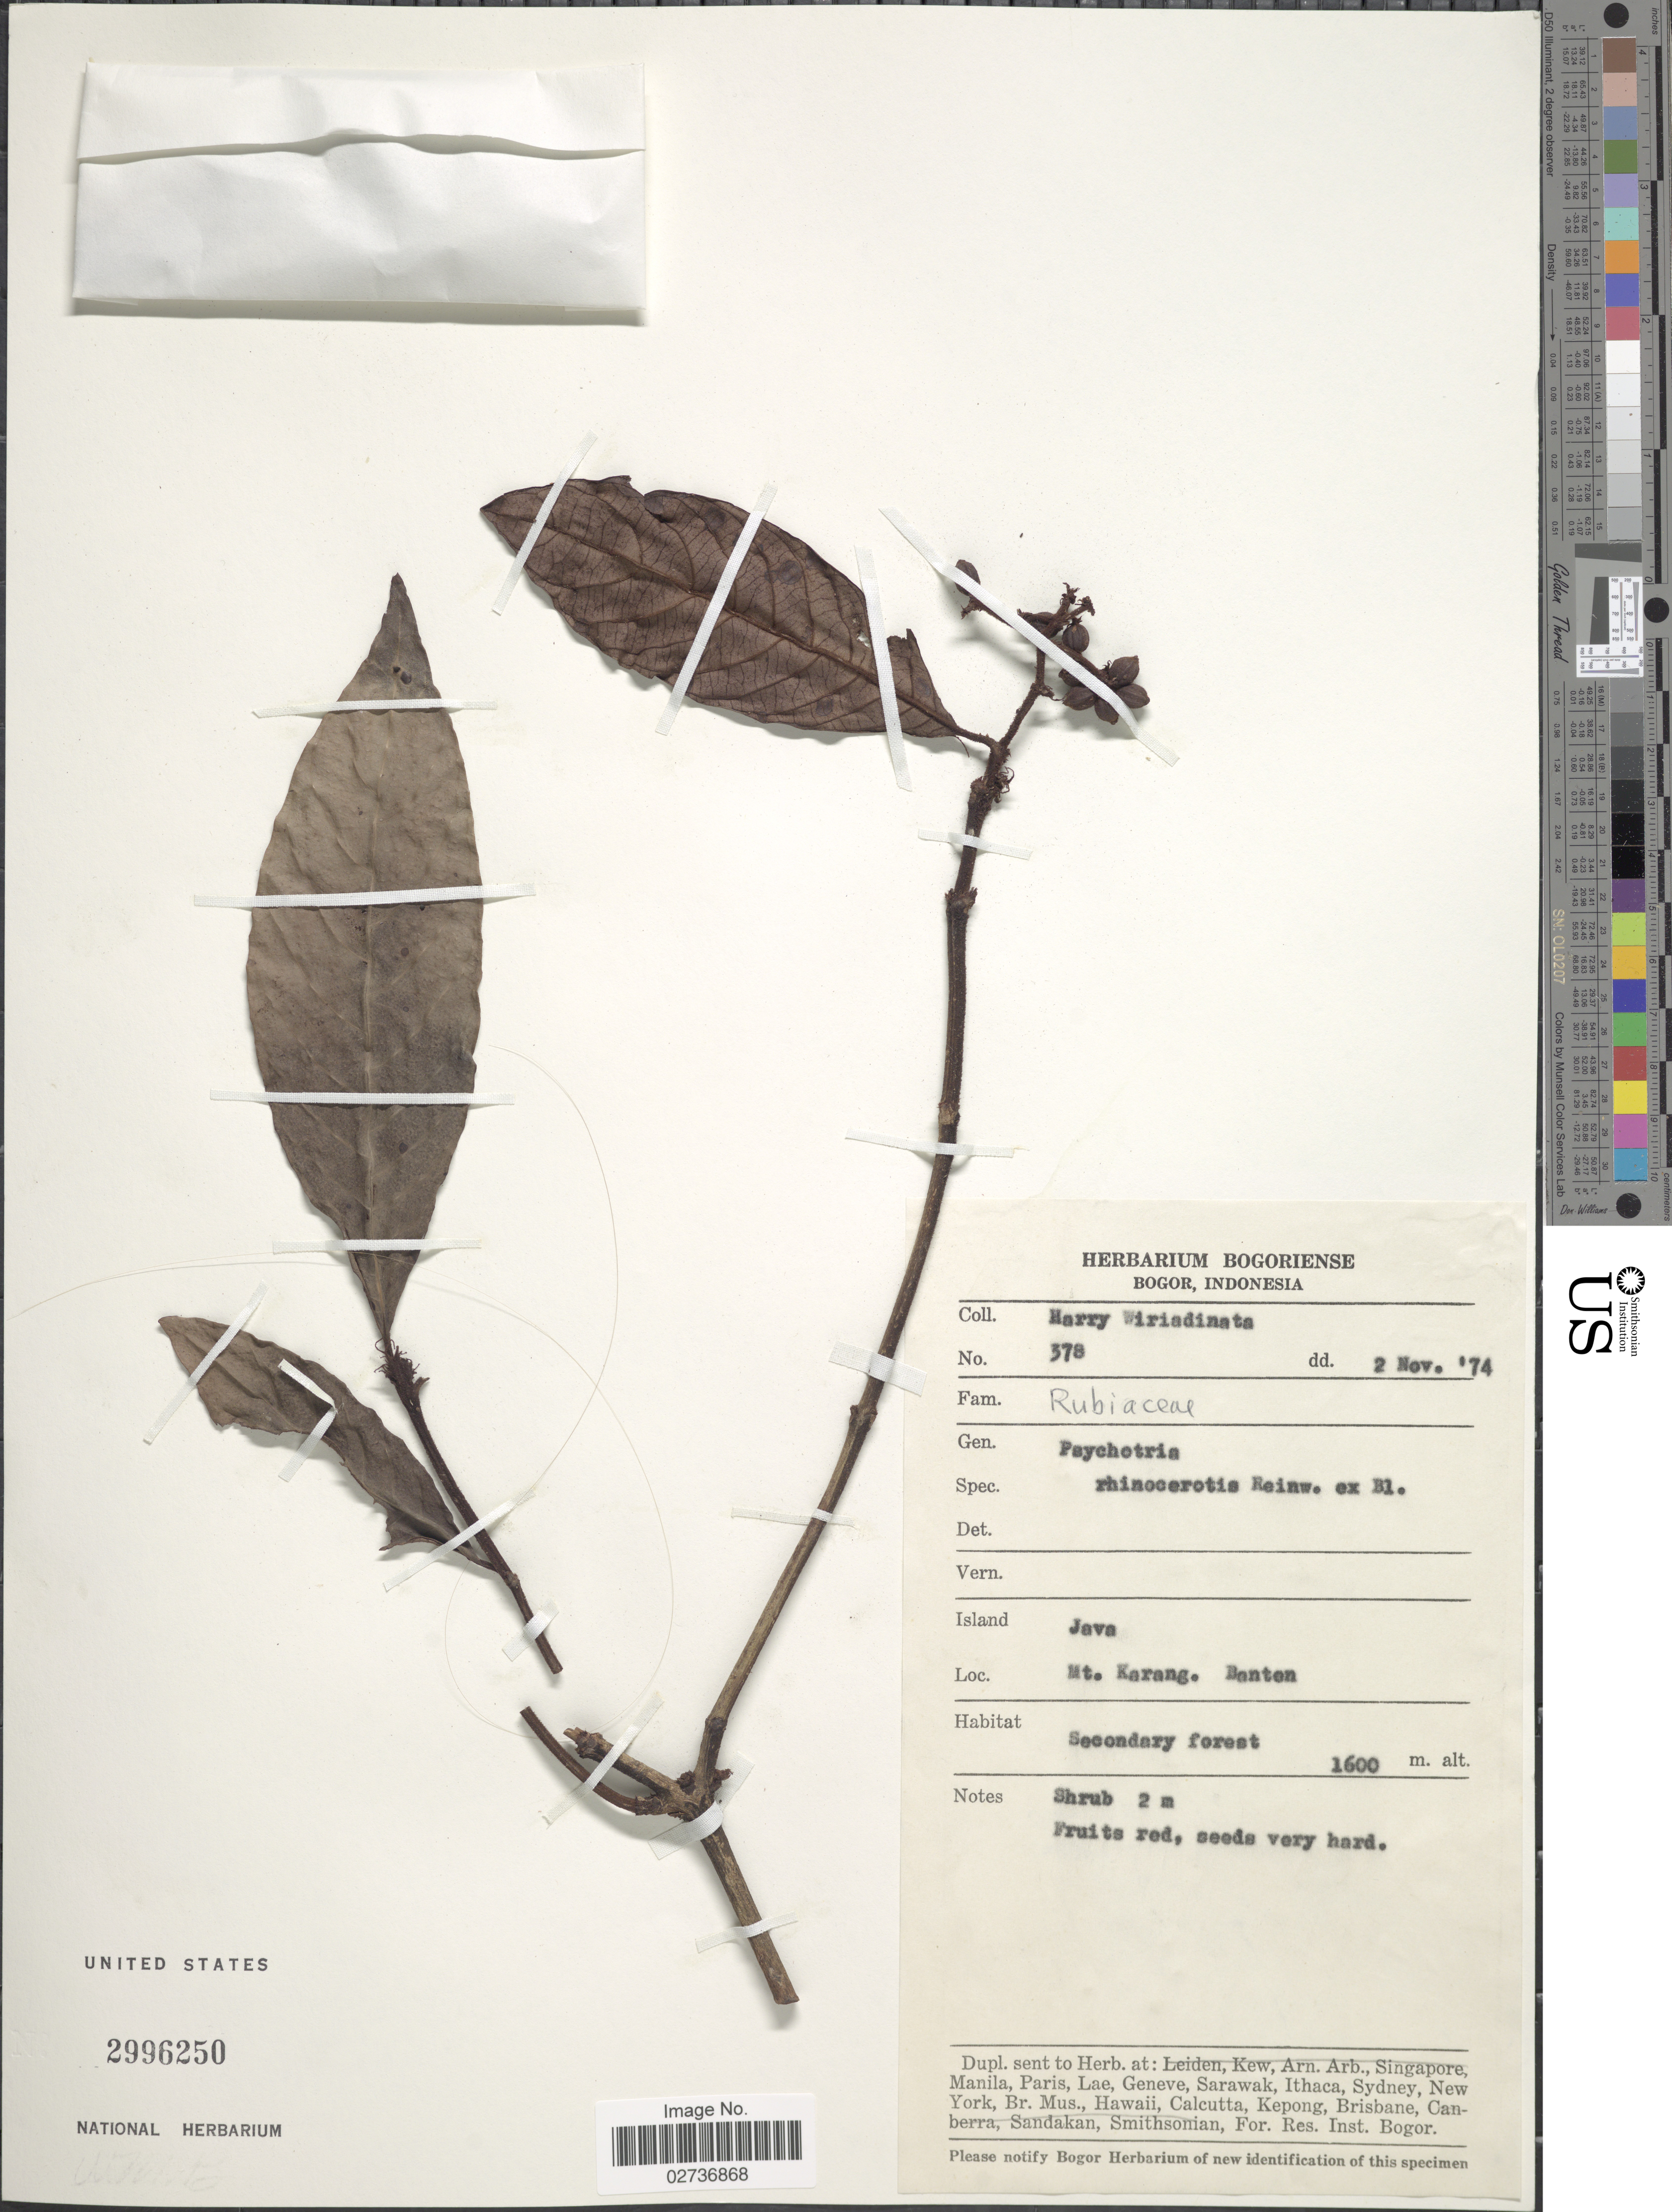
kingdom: Plantae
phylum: Tracheophyta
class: Magnoliopsida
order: Gentianales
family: Rubiaceae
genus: Psychotria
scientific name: Psychotria rhinocerotis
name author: Reinw. ex Blume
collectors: H. Wiriadinata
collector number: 378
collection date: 1974-11-02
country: Indonesia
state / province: Java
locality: Java. Mt. Karang. Banten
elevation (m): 1600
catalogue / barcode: US 2996250